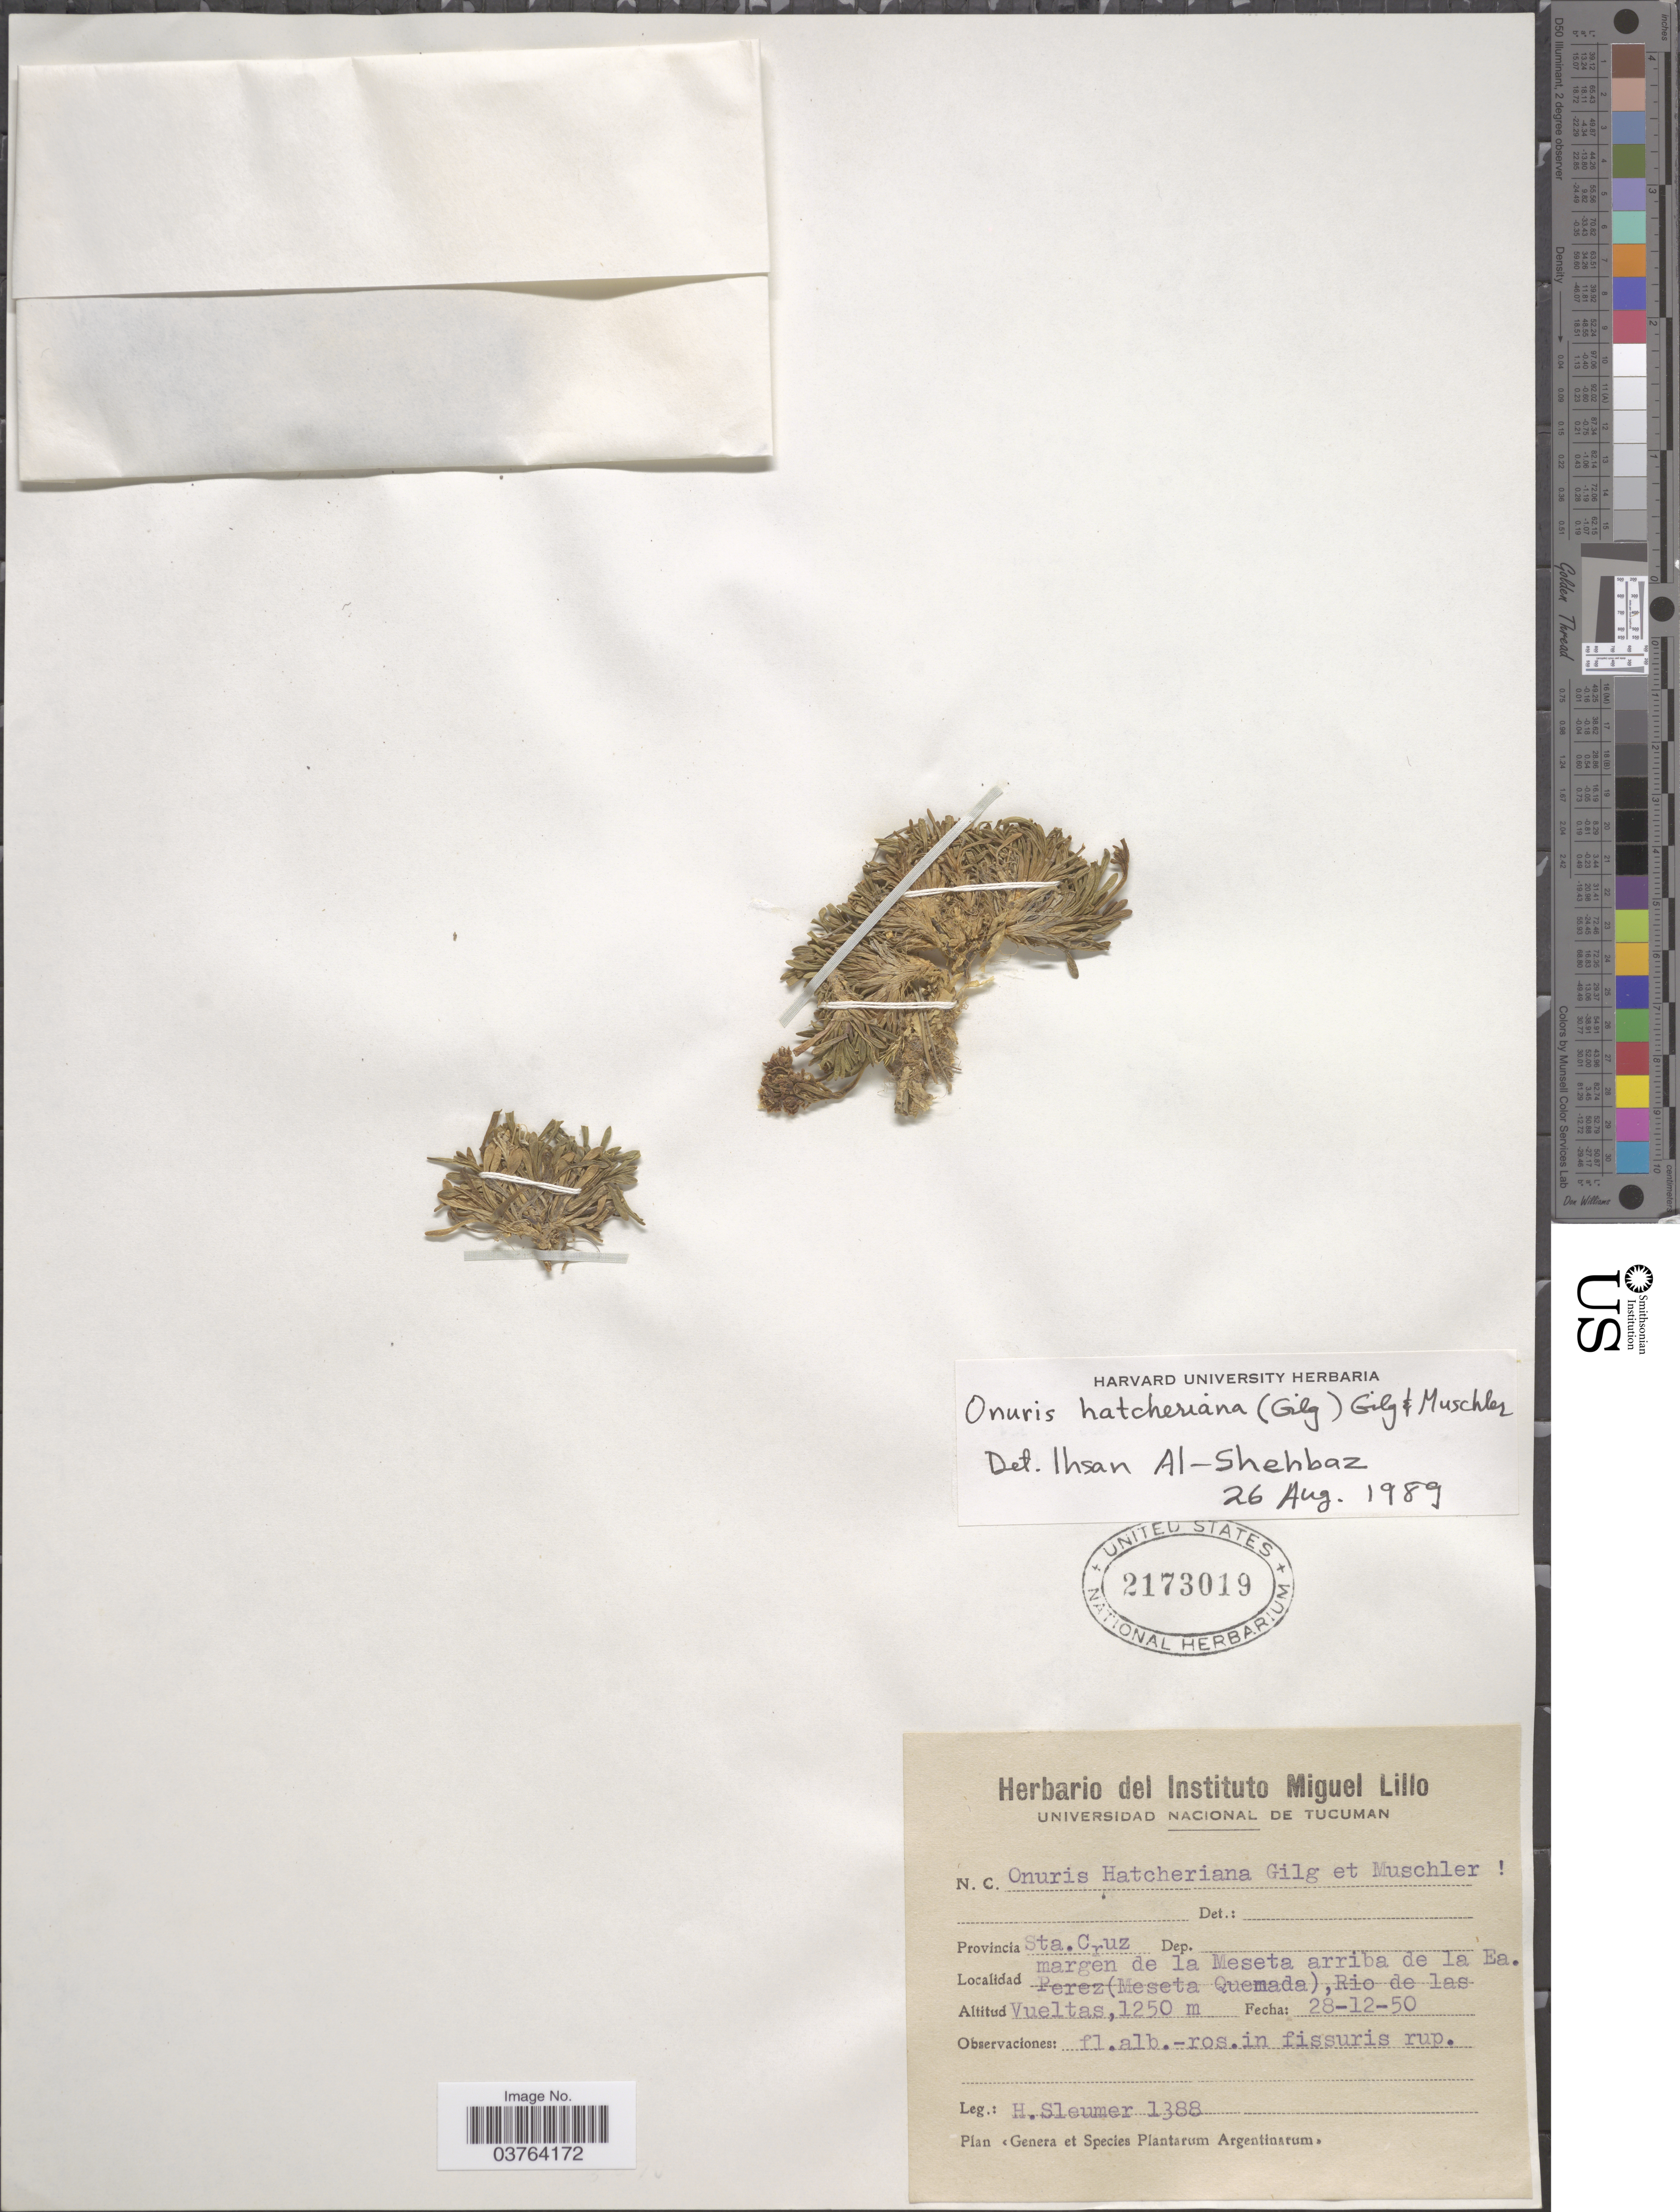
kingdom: Plantae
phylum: Tracheophyta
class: Magnoliopsida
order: Brassicales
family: Brassicaceae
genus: Onuris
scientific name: Onuris hatcheriana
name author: (Gilg ex Macloskie) Gilg & Muschl.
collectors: H. O. Sleumer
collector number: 1388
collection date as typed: Transcribed d/m/y: 28/12/50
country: Argentina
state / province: Santa Cruz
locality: Margen de la Meseta arriba de la Ea. Perez (Meseta Quemada), Rio de las Vueltas.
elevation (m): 1250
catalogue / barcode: US 2173019